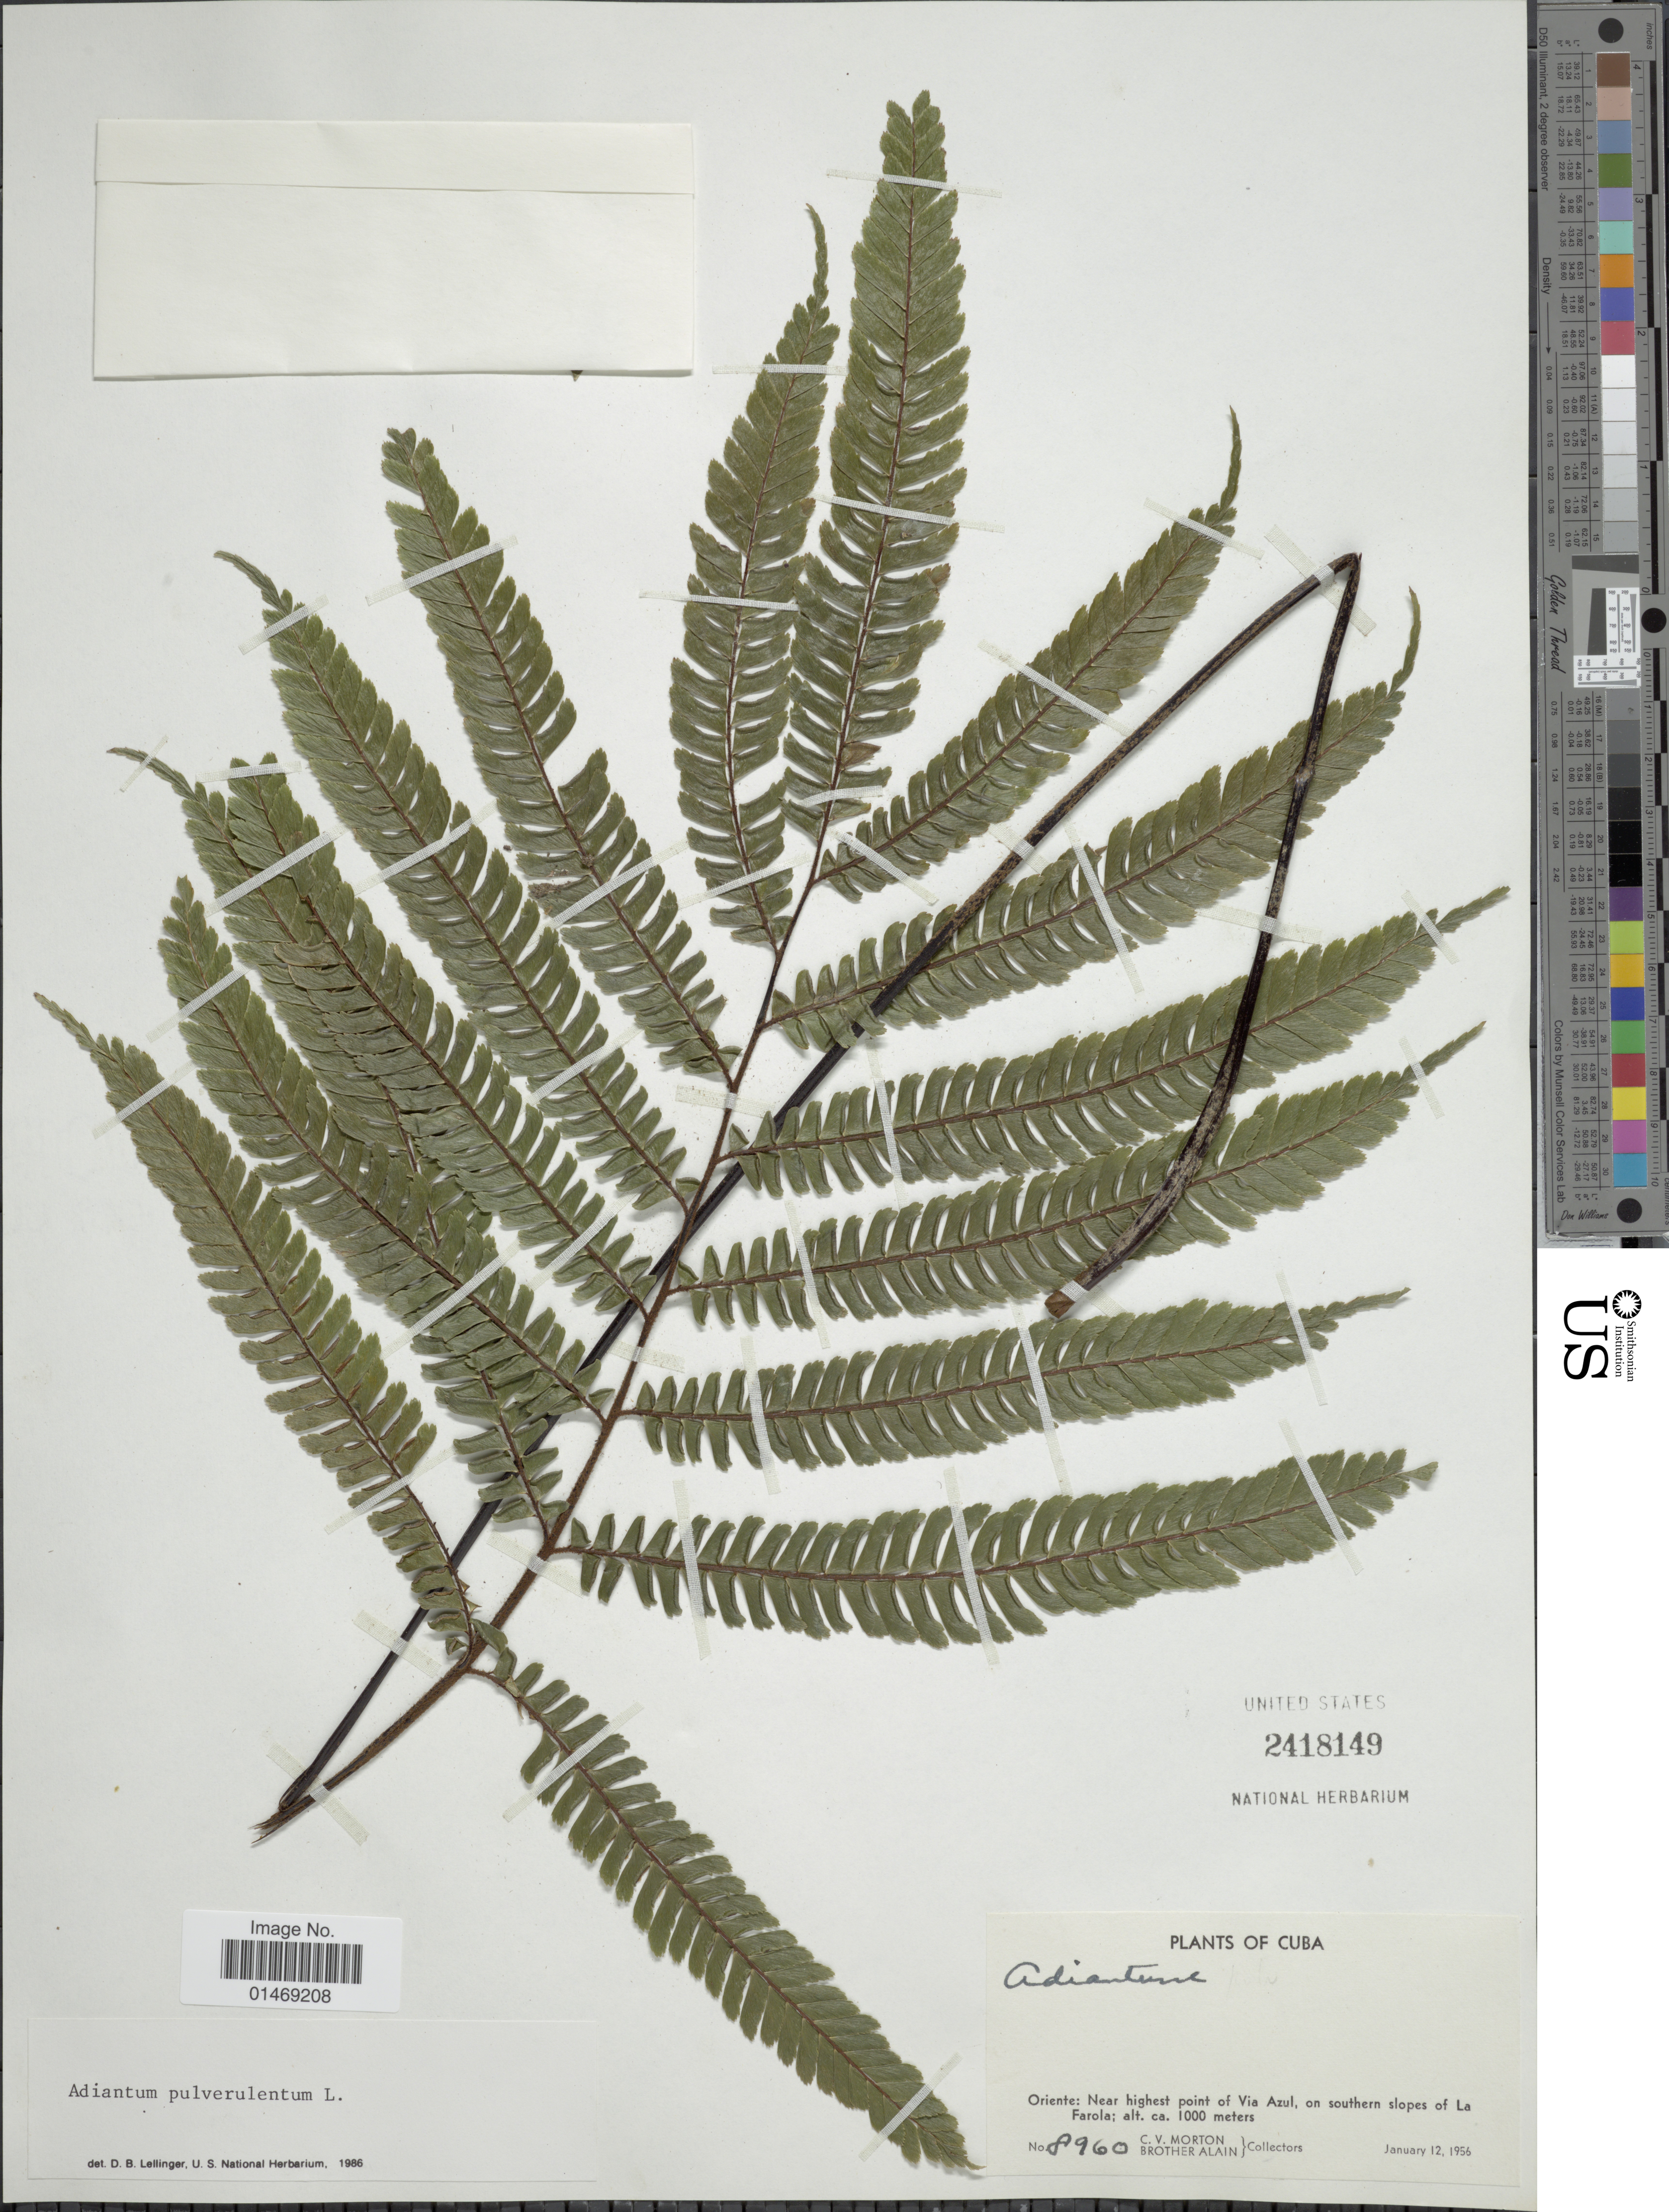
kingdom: Plantae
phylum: Tracheophyta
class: Polypodiopsida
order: Polypodiales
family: Pteridaceae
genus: Adiantum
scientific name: Adiantum pulverulentum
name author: L.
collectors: C. V. Morton & Bro. Alain - DO NOT USE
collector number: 8960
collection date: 1956-01-12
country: Cuba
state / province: Oriente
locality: Near highest poit of Via Azul, on southern slopes of La Farola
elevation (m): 1000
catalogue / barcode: US 2418149